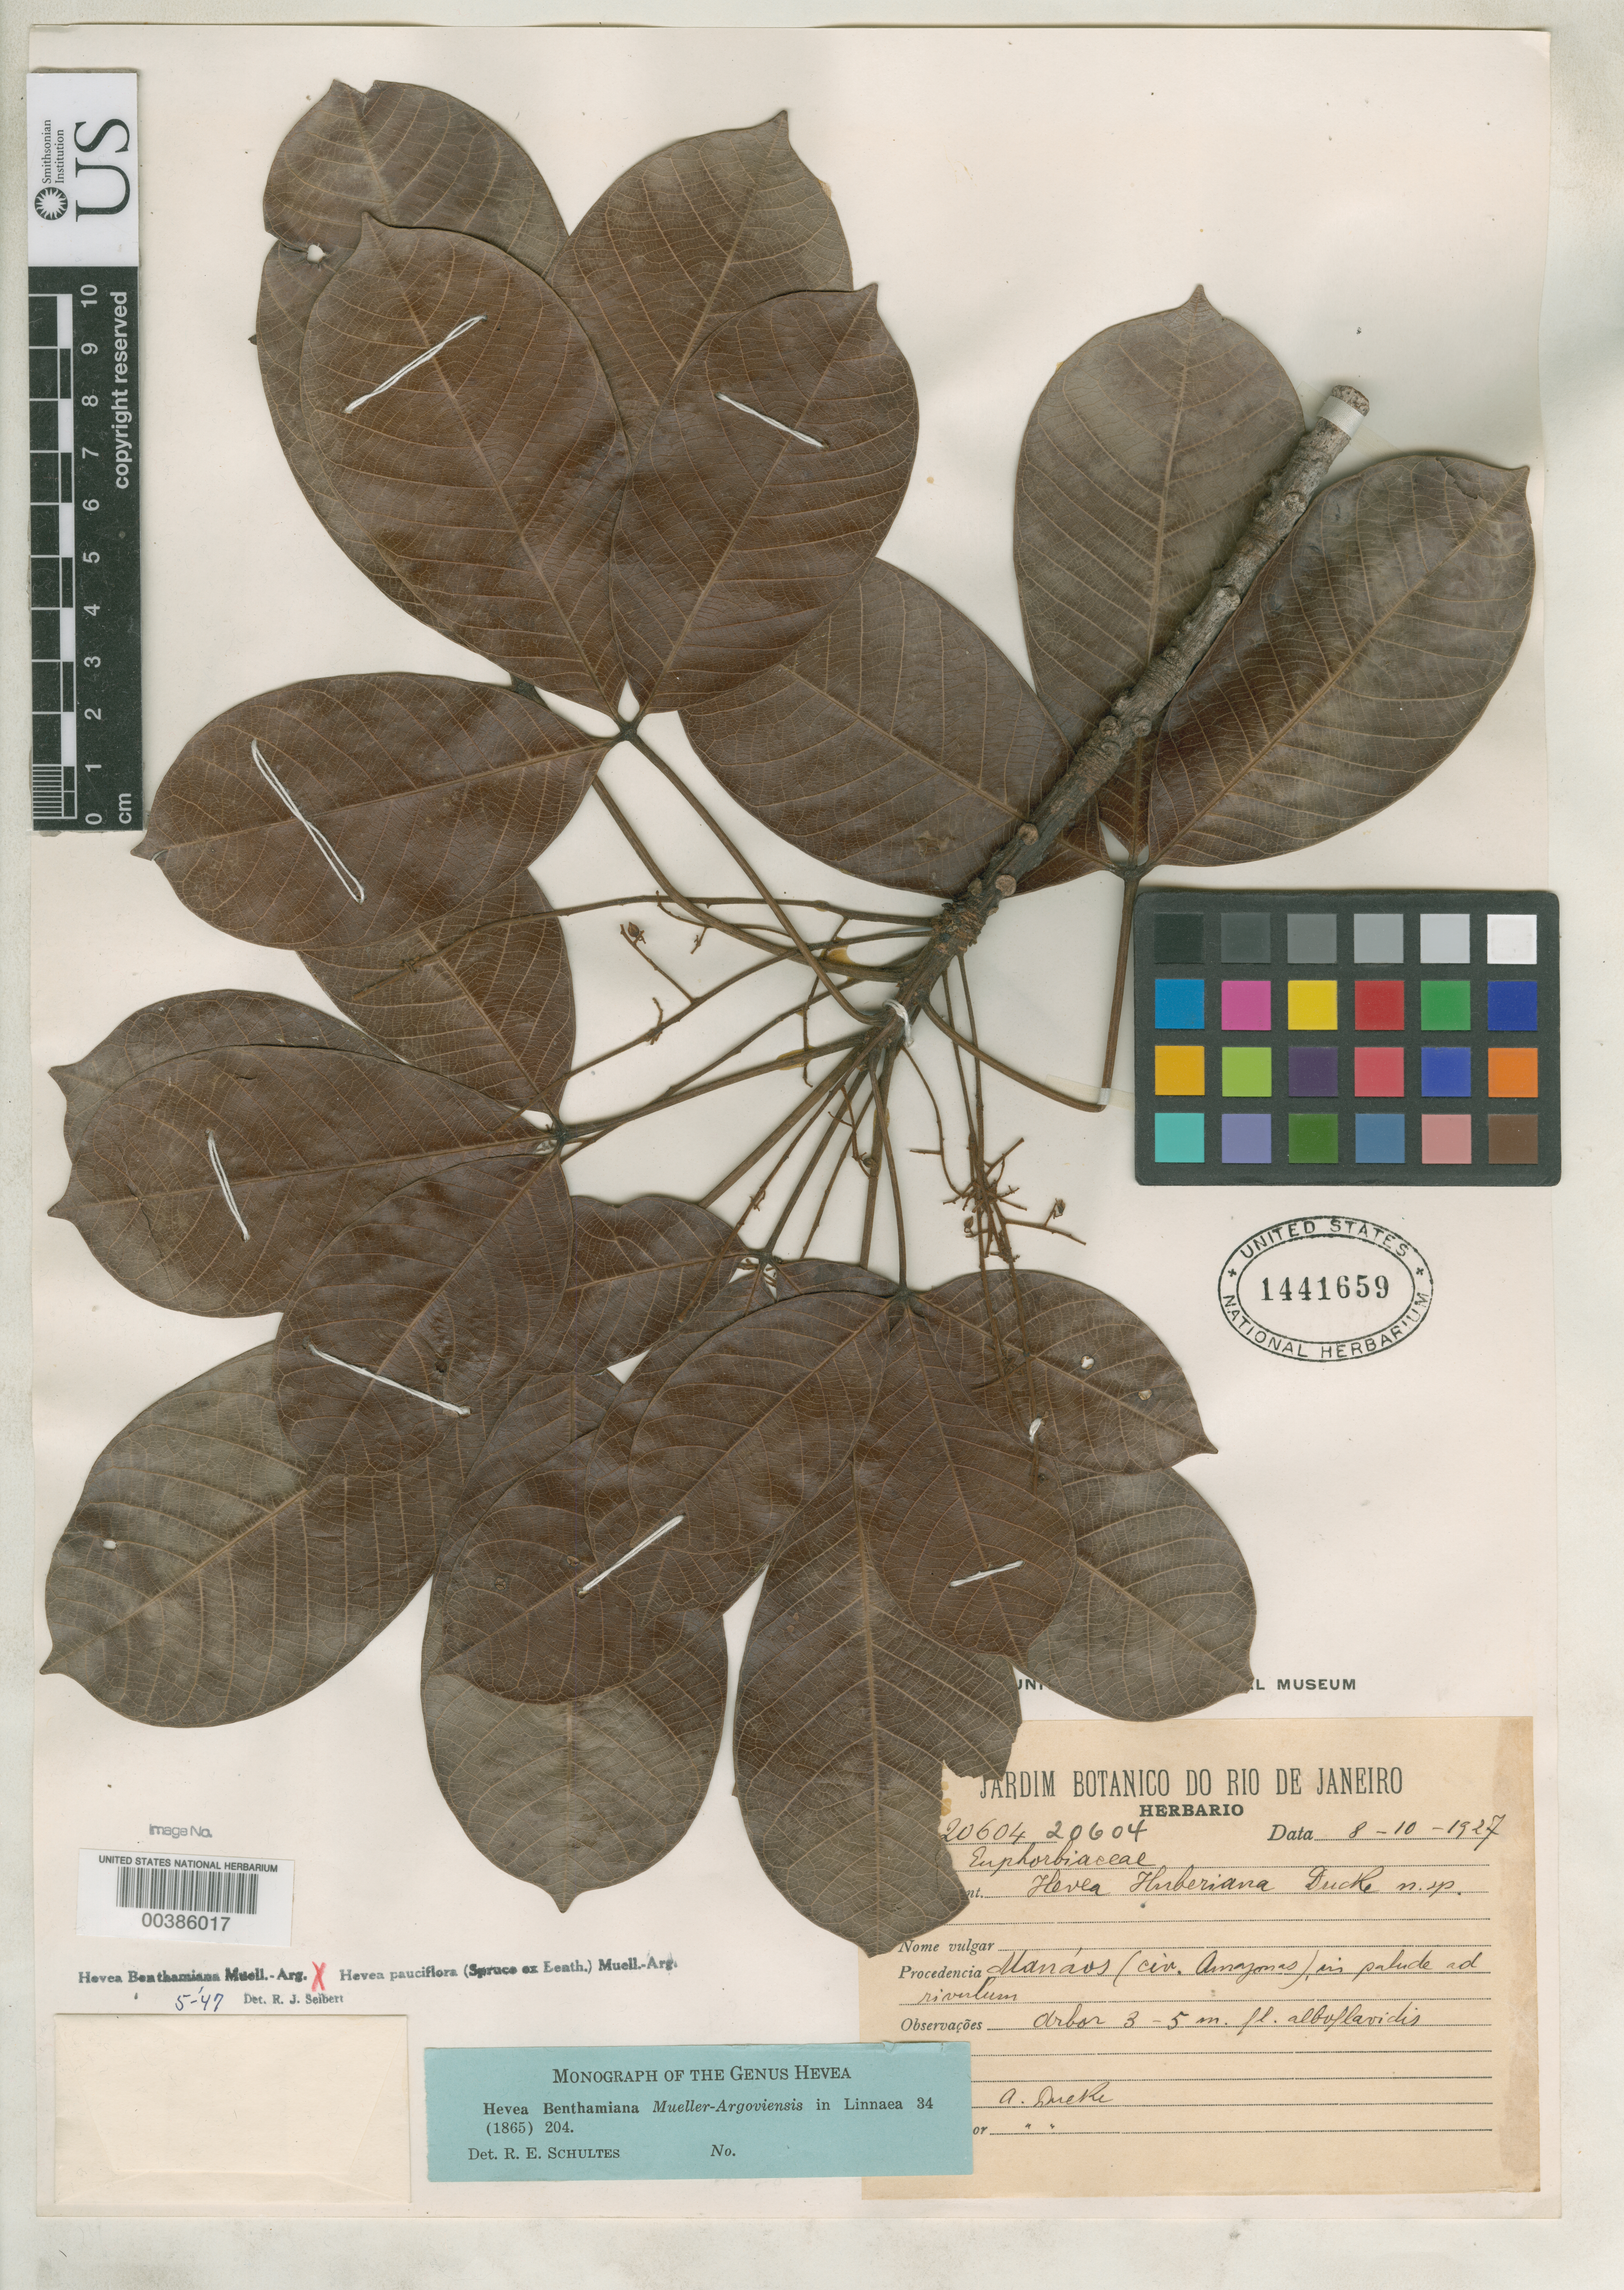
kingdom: Plantae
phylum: Tracheophyta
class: Magnoliopsida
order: Malpighiales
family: Euphorbiaceae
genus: Hevea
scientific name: Hevea huberiana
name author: Ducke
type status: Isotype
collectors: A. Ducke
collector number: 20604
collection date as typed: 08 Oct 1927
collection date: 1927-10-08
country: Brazil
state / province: Amazonas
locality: Manaos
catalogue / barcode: US 1441659